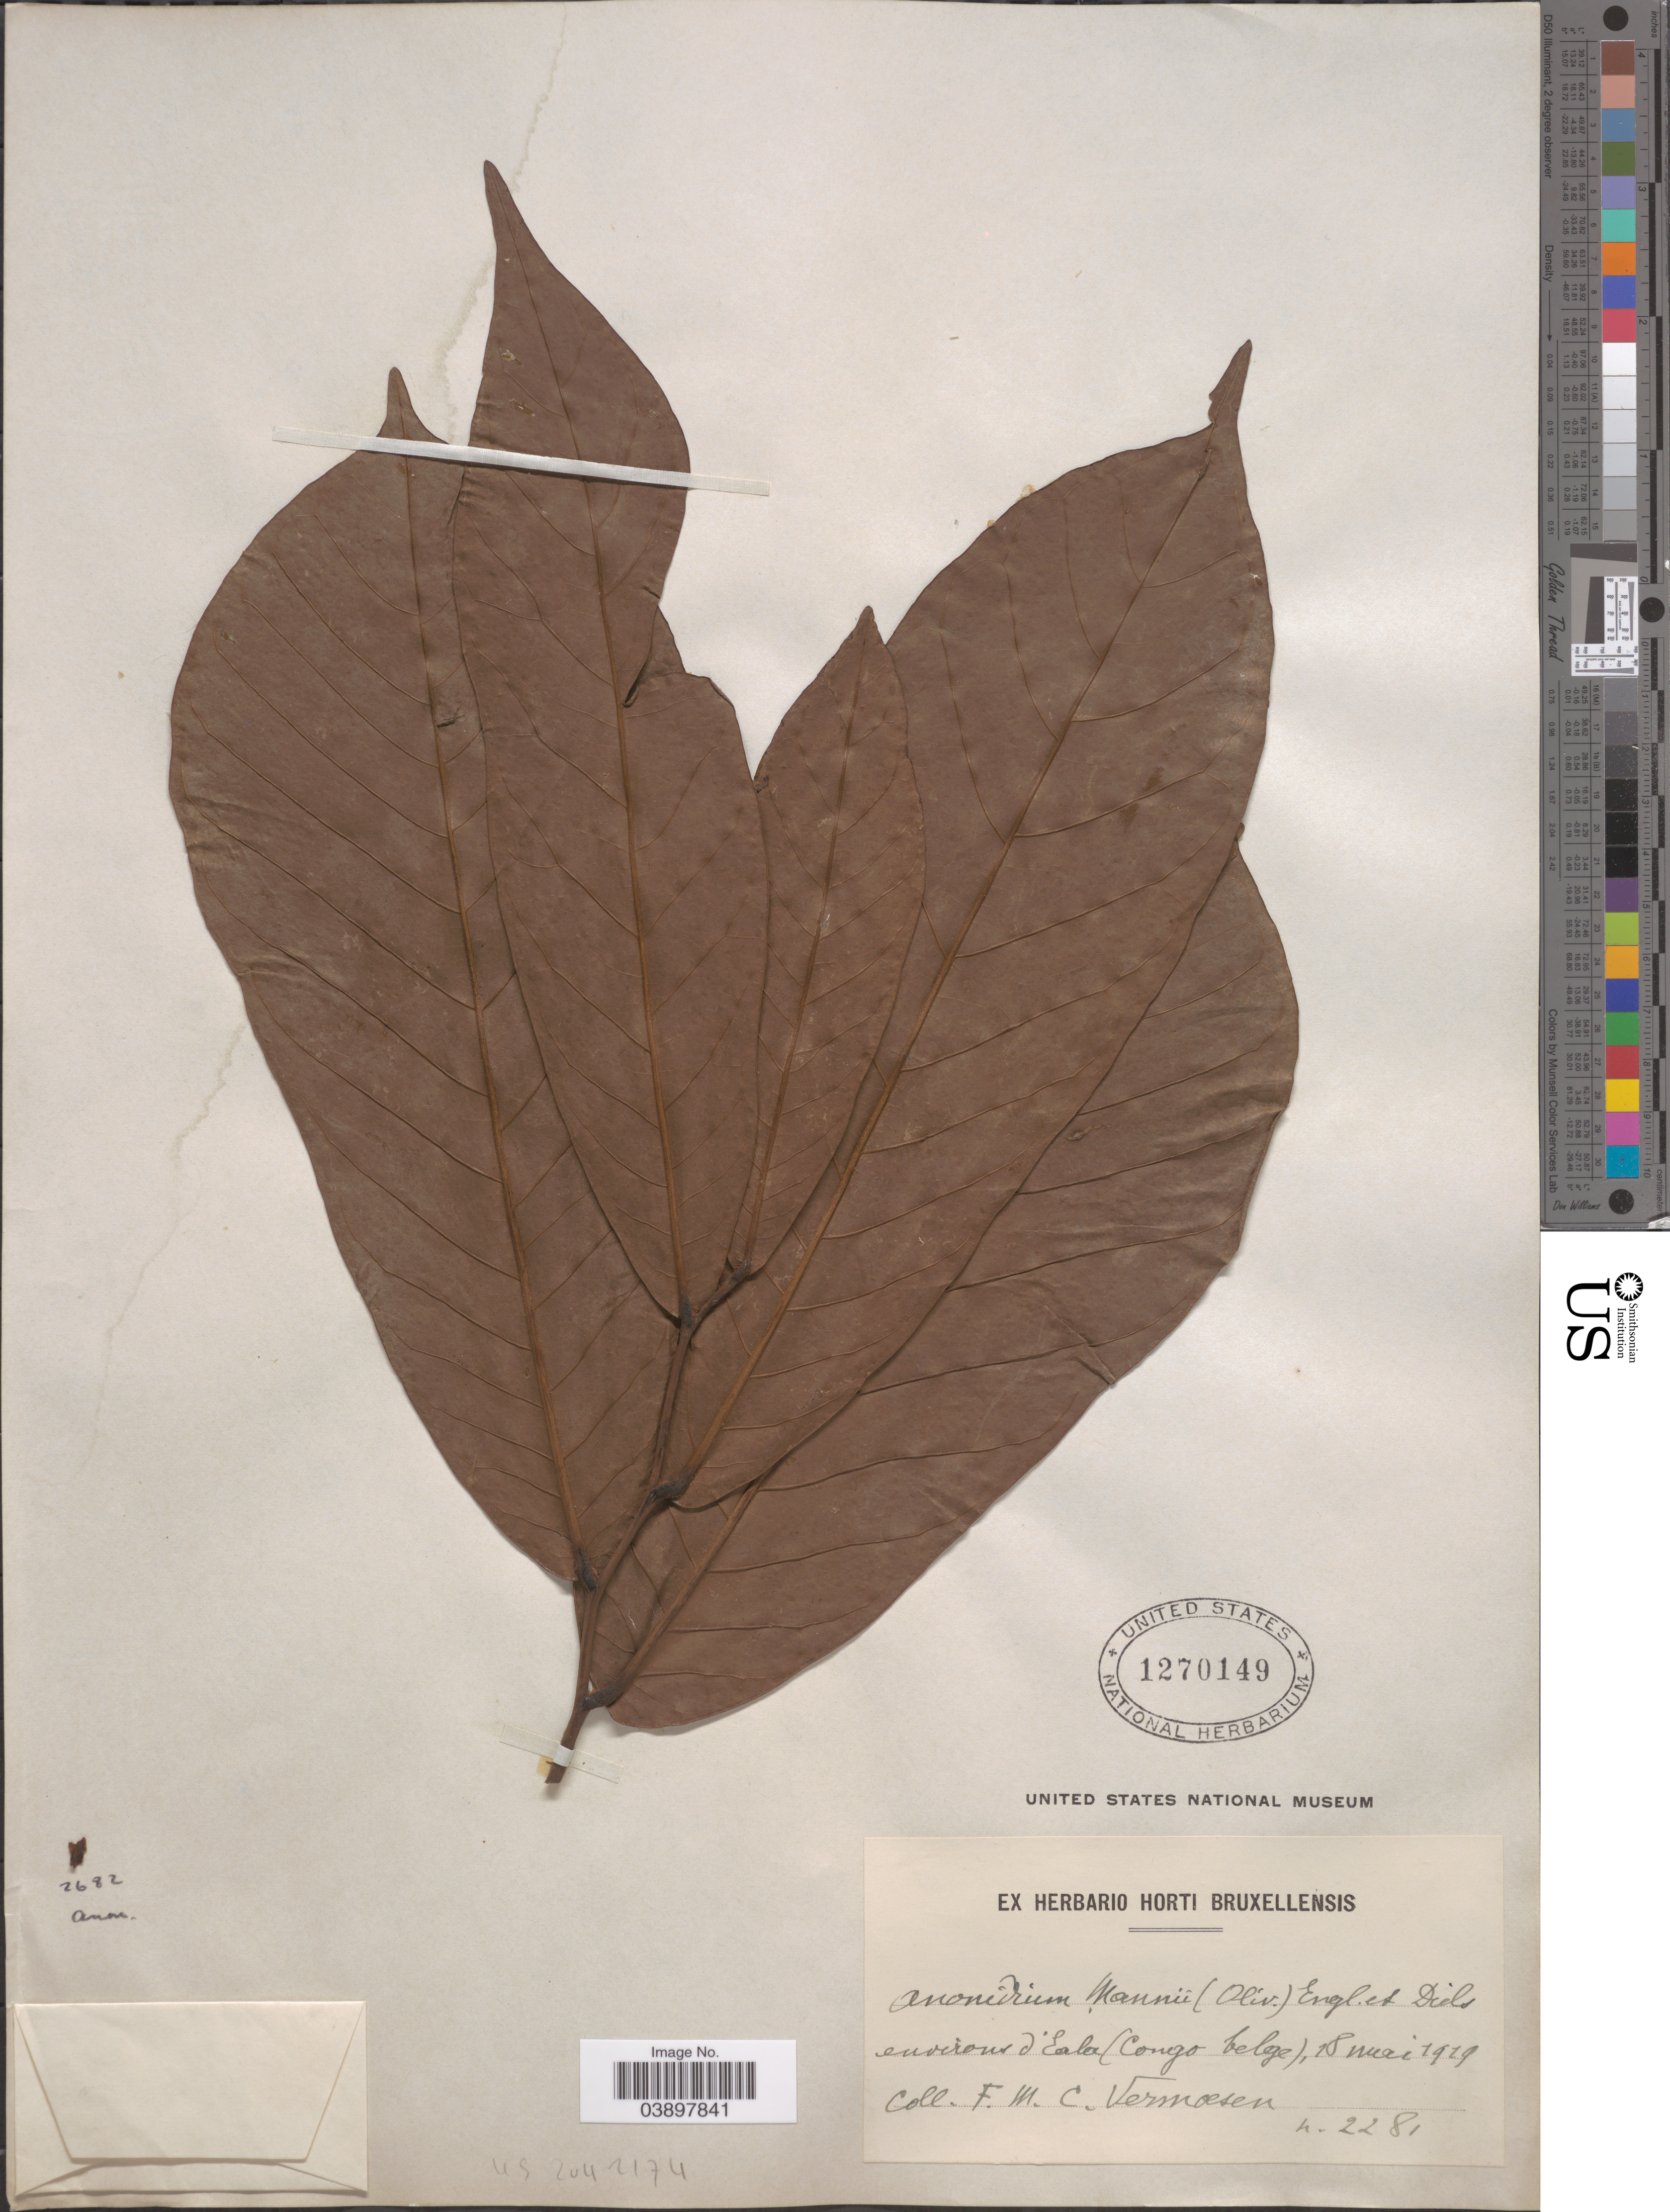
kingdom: Plantae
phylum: Tracheophyta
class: Magnoliopsida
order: Magnoliales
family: Annonaceae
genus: Anonidium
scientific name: Anonidium mannii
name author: (Oliv.) Engl. & Diels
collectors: C. Vermoesen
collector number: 2281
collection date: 1919-05-18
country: Congo, Democratic Republic of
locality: Environs d' Eala (Congo Belge).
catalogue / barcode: US 1270149